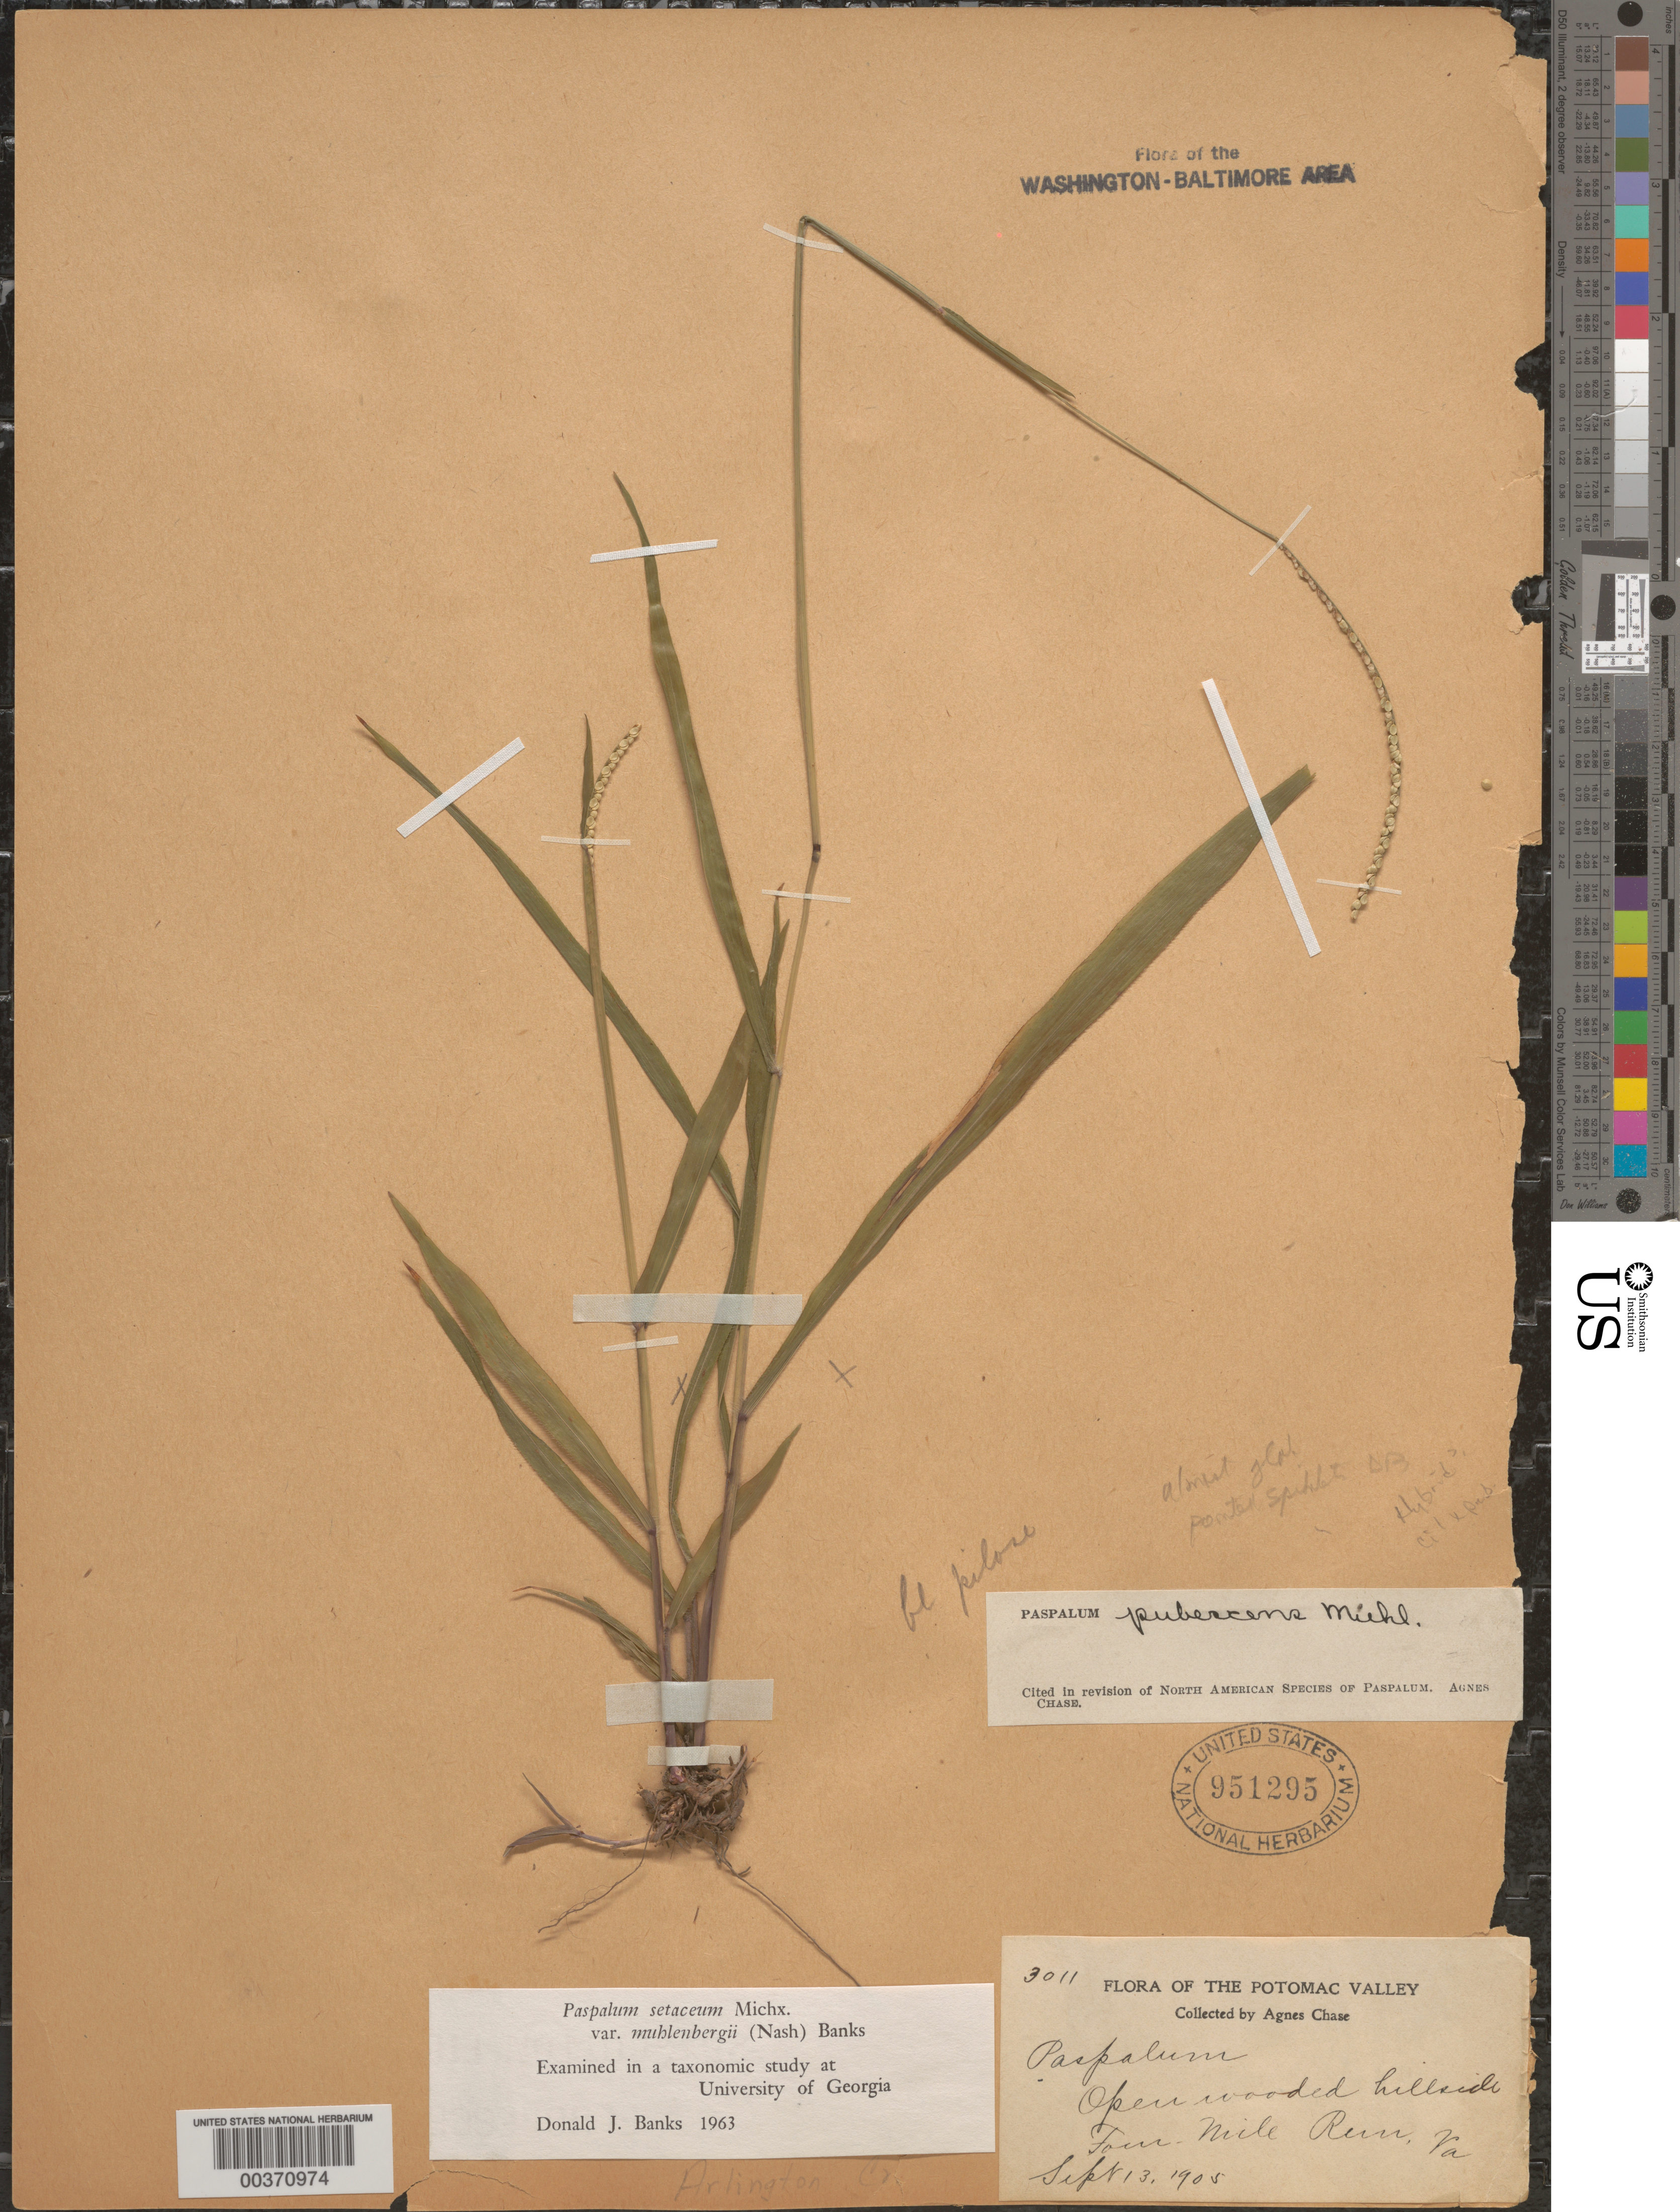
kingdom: Plantae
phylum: Tracheophyta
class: Liliopsida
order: Poales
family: Poaceae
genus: Paspalum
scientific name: Paspalum setaceum var. muhlenbergii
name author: (Nash) D.J. Banks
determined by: Banks, D. J.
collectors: A. Chase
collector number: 3011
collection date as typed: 13 Sep 1905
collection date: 1905-09-13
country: United States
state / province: Virginia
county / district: Arlington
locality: Four Mile Run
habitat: Open wooded hillside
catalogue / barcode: US 951295